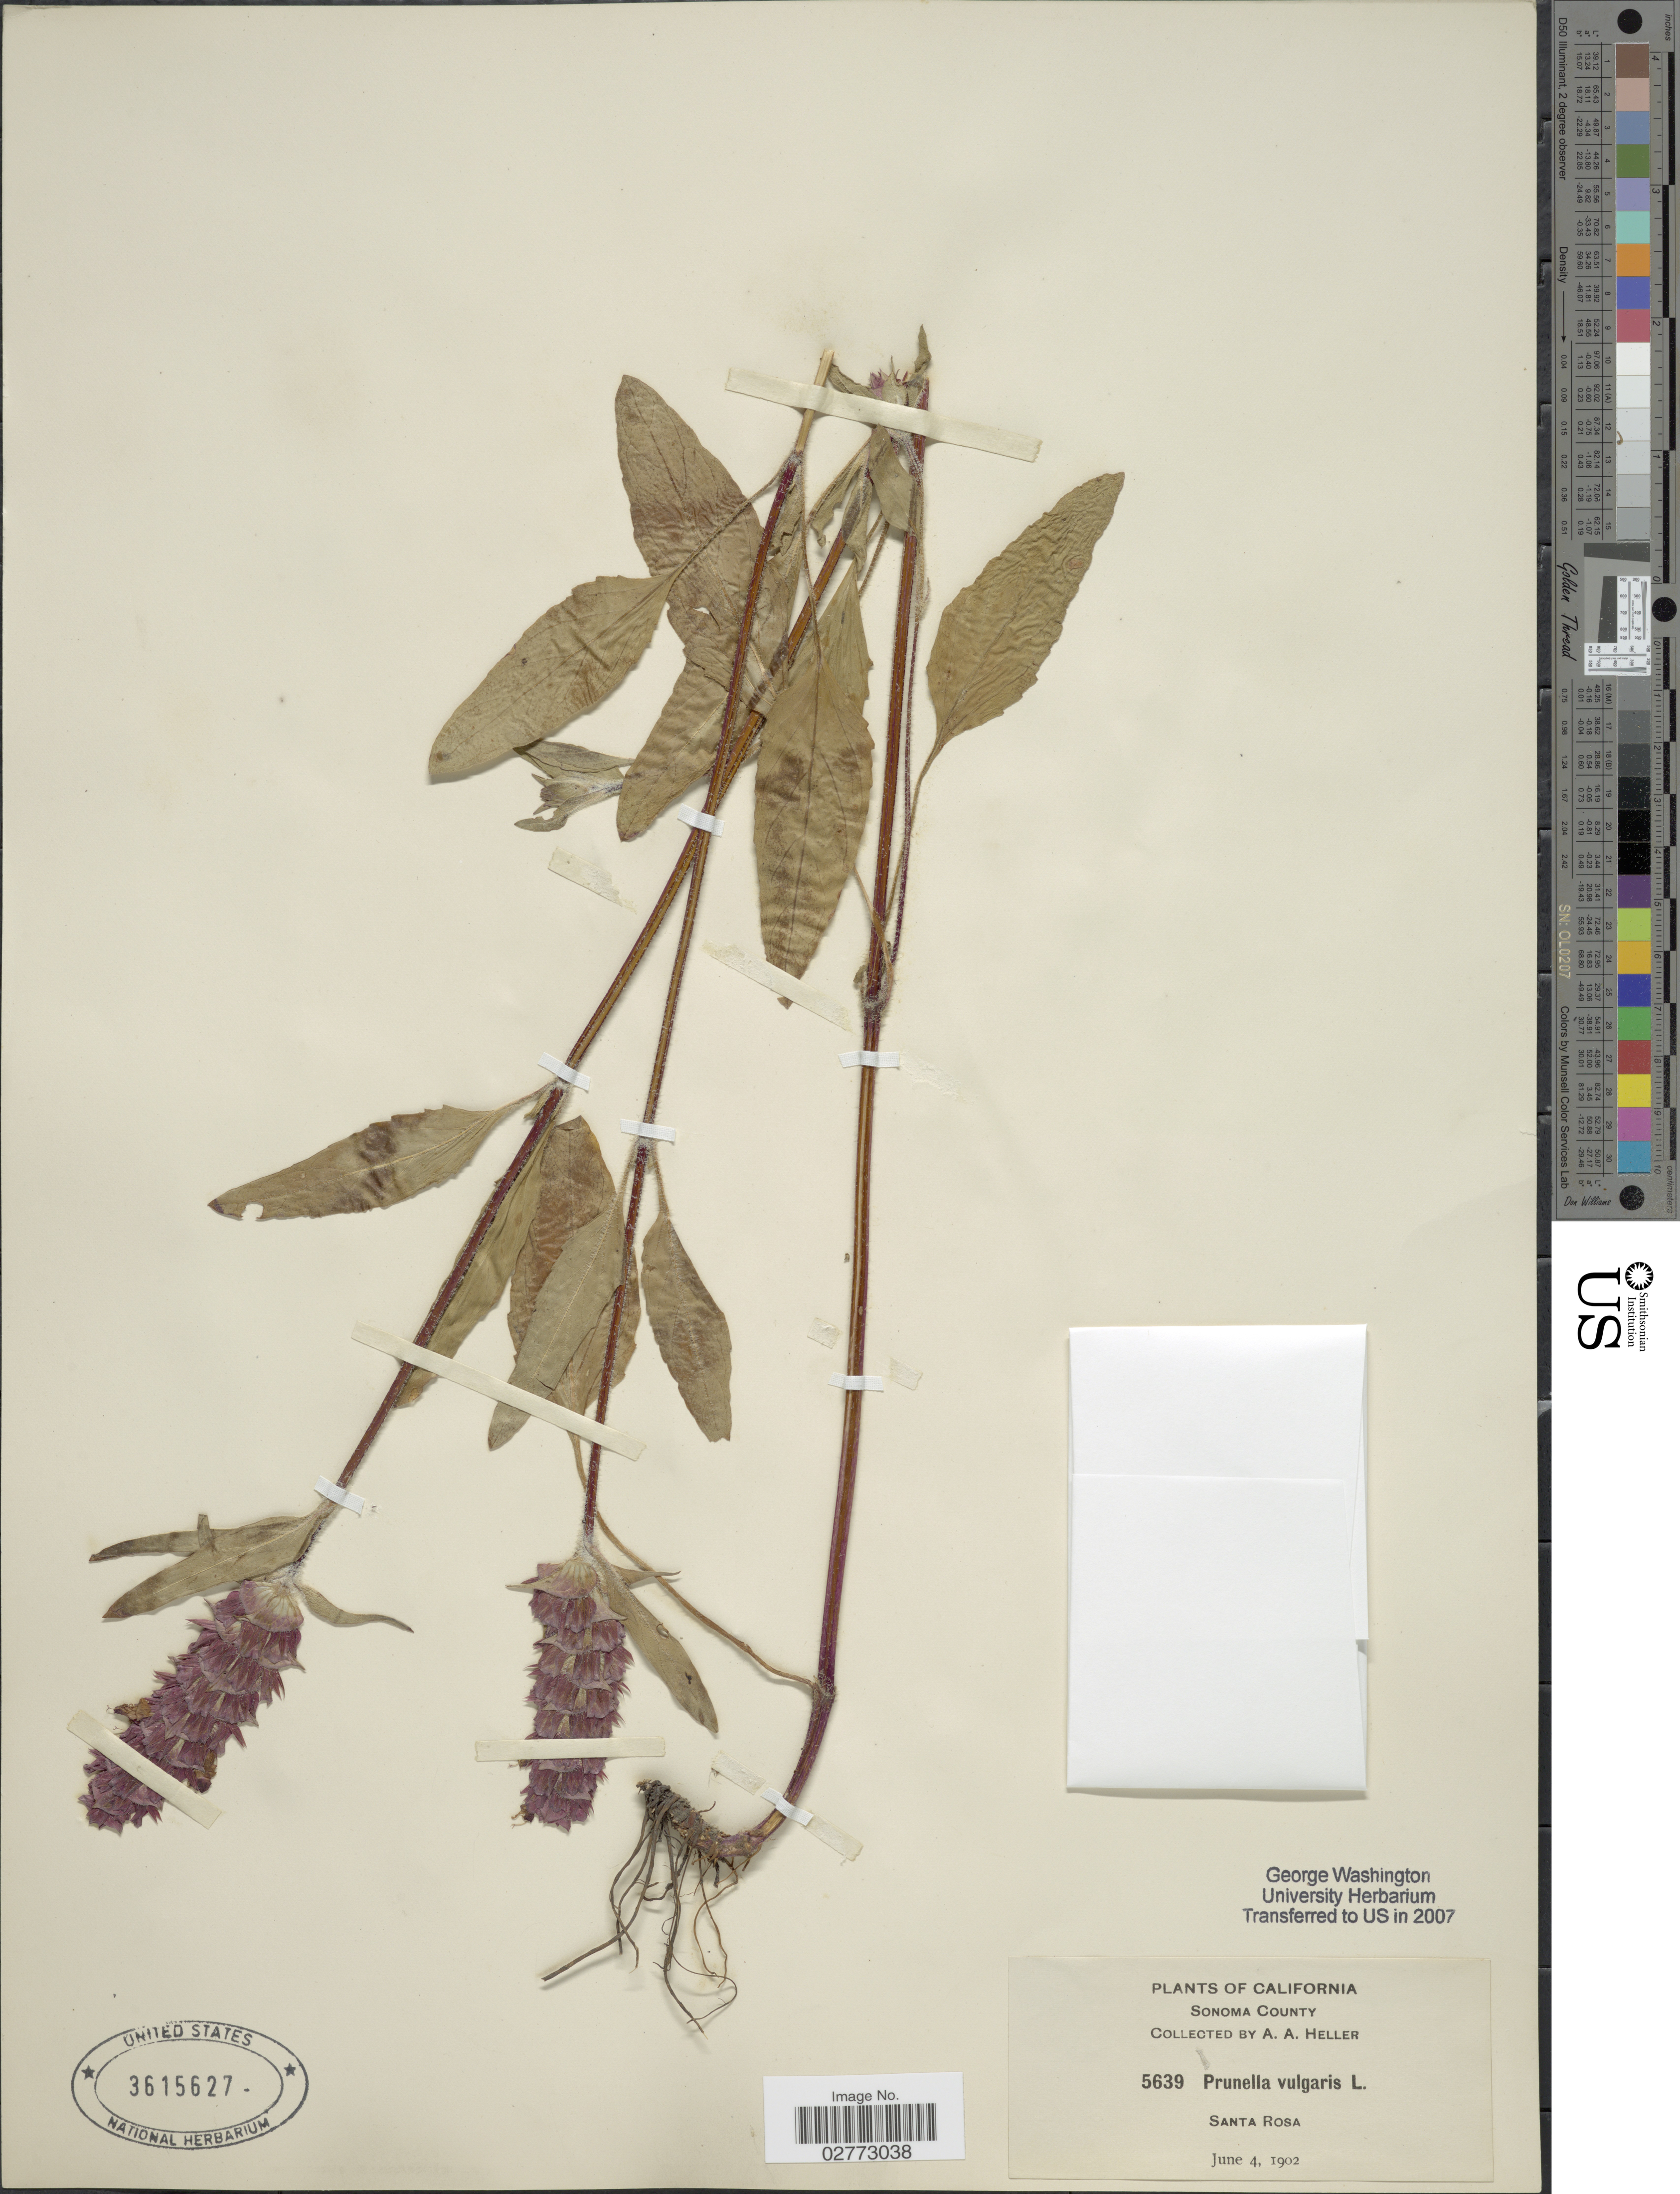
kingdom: Plantae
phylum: Tracheophyta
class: Magnoliopsida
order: Lamiales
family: Lamiaceae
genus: Prunella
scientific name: Prunella vulgaris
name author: L.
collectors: A. A. Heller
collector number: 5639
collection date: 1902-06-04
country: United States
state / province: California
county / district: Sonoma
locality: Sonoma County. Santa Rosa.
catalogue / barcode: US 3615627